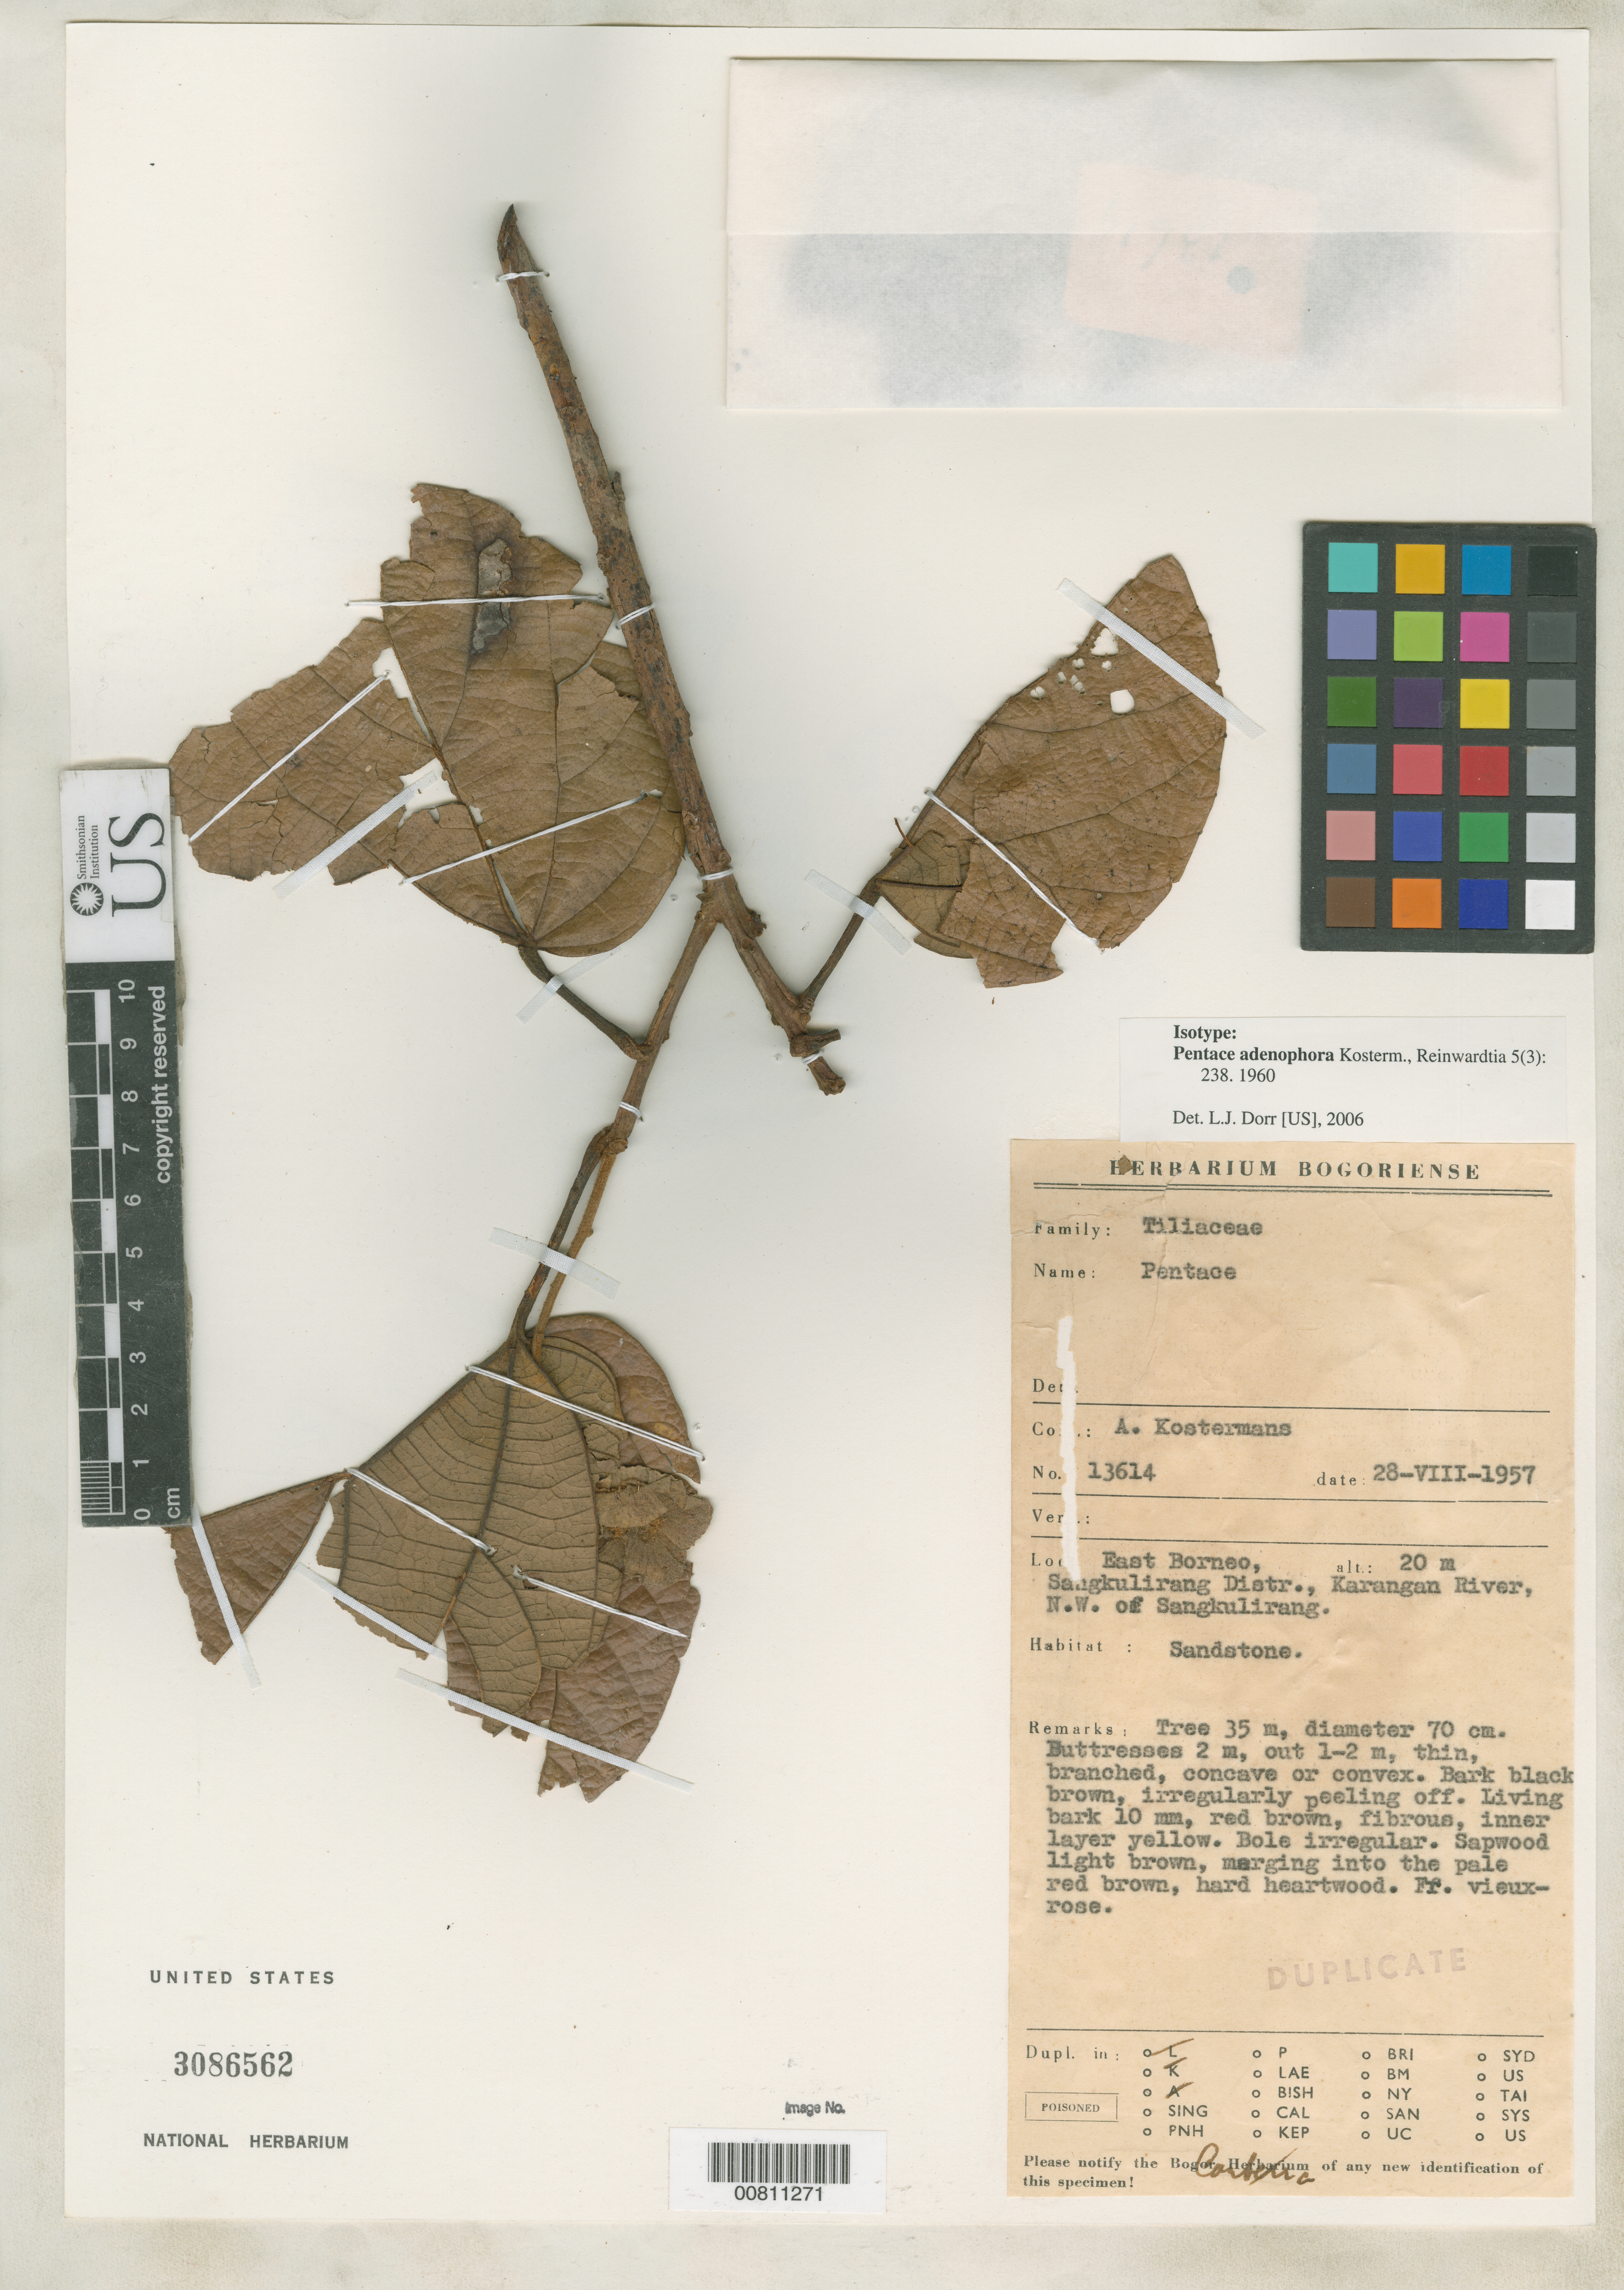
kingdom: Plantae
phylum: Tracheophyta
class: Magnoliopsida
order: Malvales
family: Malvaceae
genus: Pentace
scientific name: Pentace adenophora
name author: Kosterm.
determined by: Dorr, L. J., (BOT), Smithsonian Institution - National Museum of Natural History (UNITED STATES)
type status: Isotype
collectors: A. J. G. Kostermans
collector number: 13614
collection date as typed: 28 Aug 1957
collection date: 1957-08-28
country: Indonesia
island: Borneo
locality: East Borneo, Sangkulirang Distr., Karangan River, N.W. of Sangkulirang.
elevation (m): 20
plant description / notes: Holotype at BO.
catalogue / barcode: US 3086562